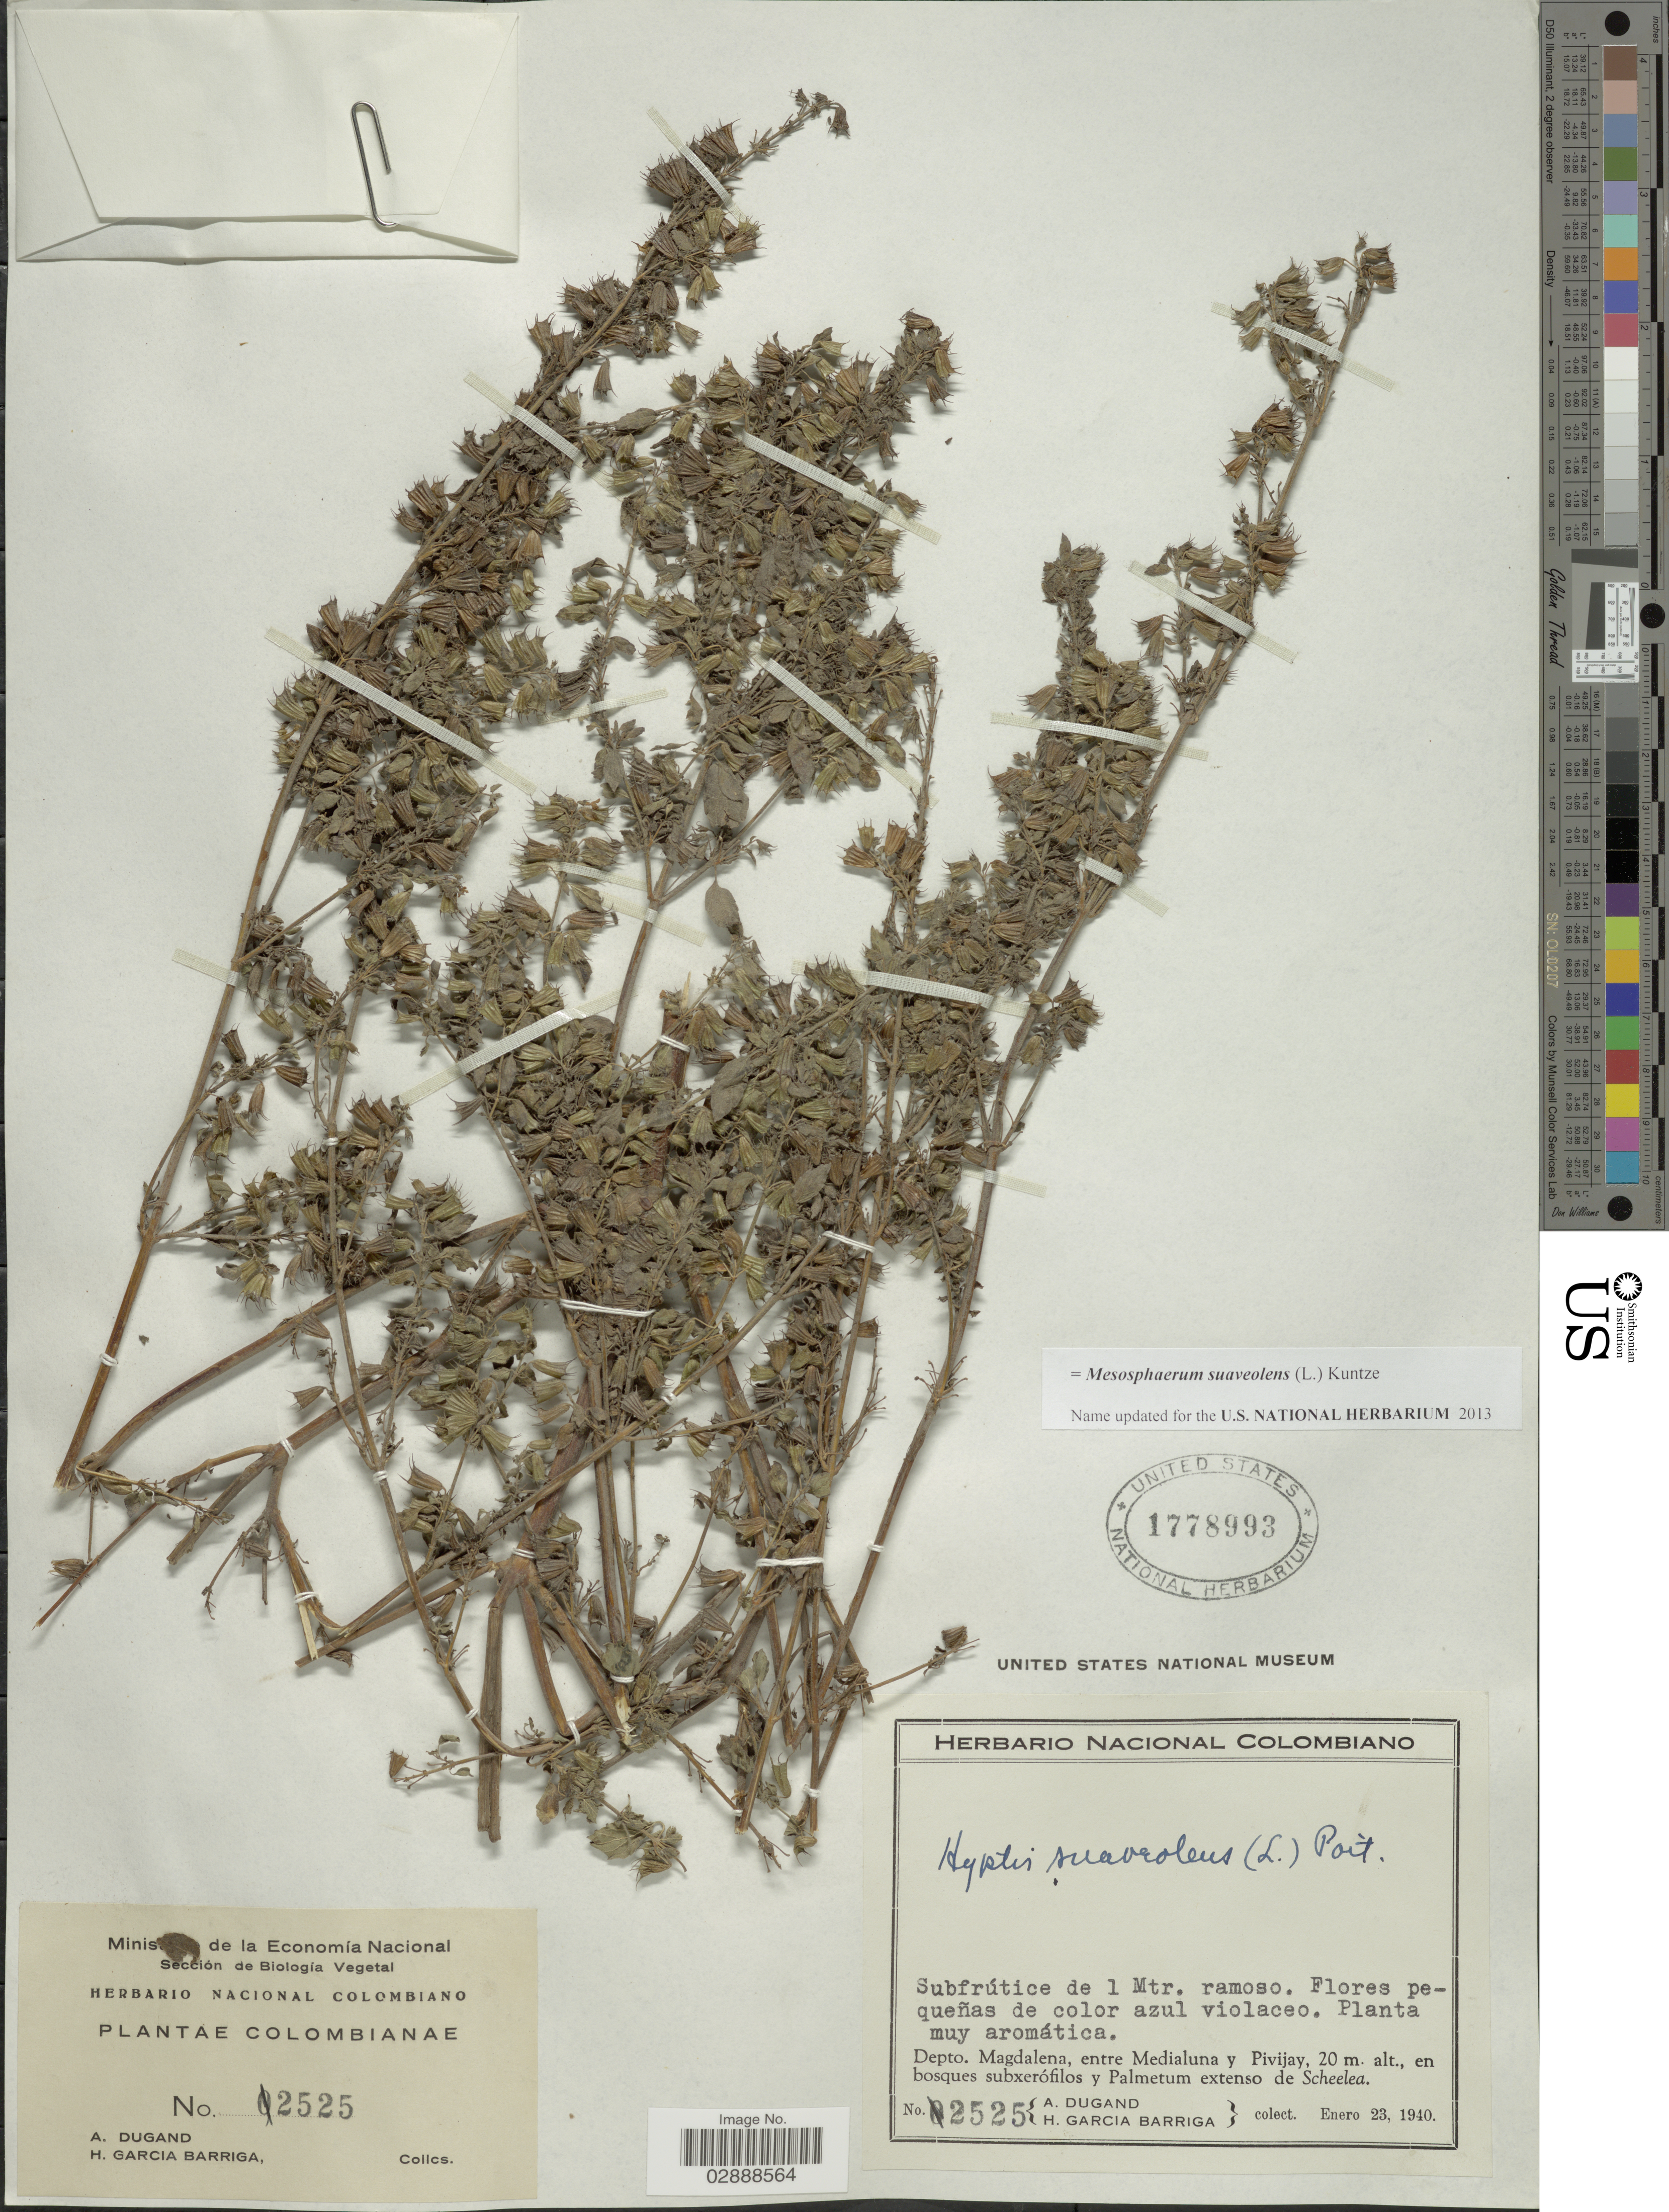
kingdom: Plantae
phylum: Tracheophyta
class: Magnoliopsida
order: Lamiales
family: Lamiaceae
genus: Mesosphaerum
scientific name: Mesosphaerum suaveolens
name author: (L.) Kuntze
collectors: A. Dugand & H. García Barriga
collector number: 2525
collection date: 1940-01-23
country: Colombia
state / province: Magdalena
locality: Depto. Magdalena, entre Medialuna y Pivijay.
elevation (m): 20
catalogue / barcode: US 1778993